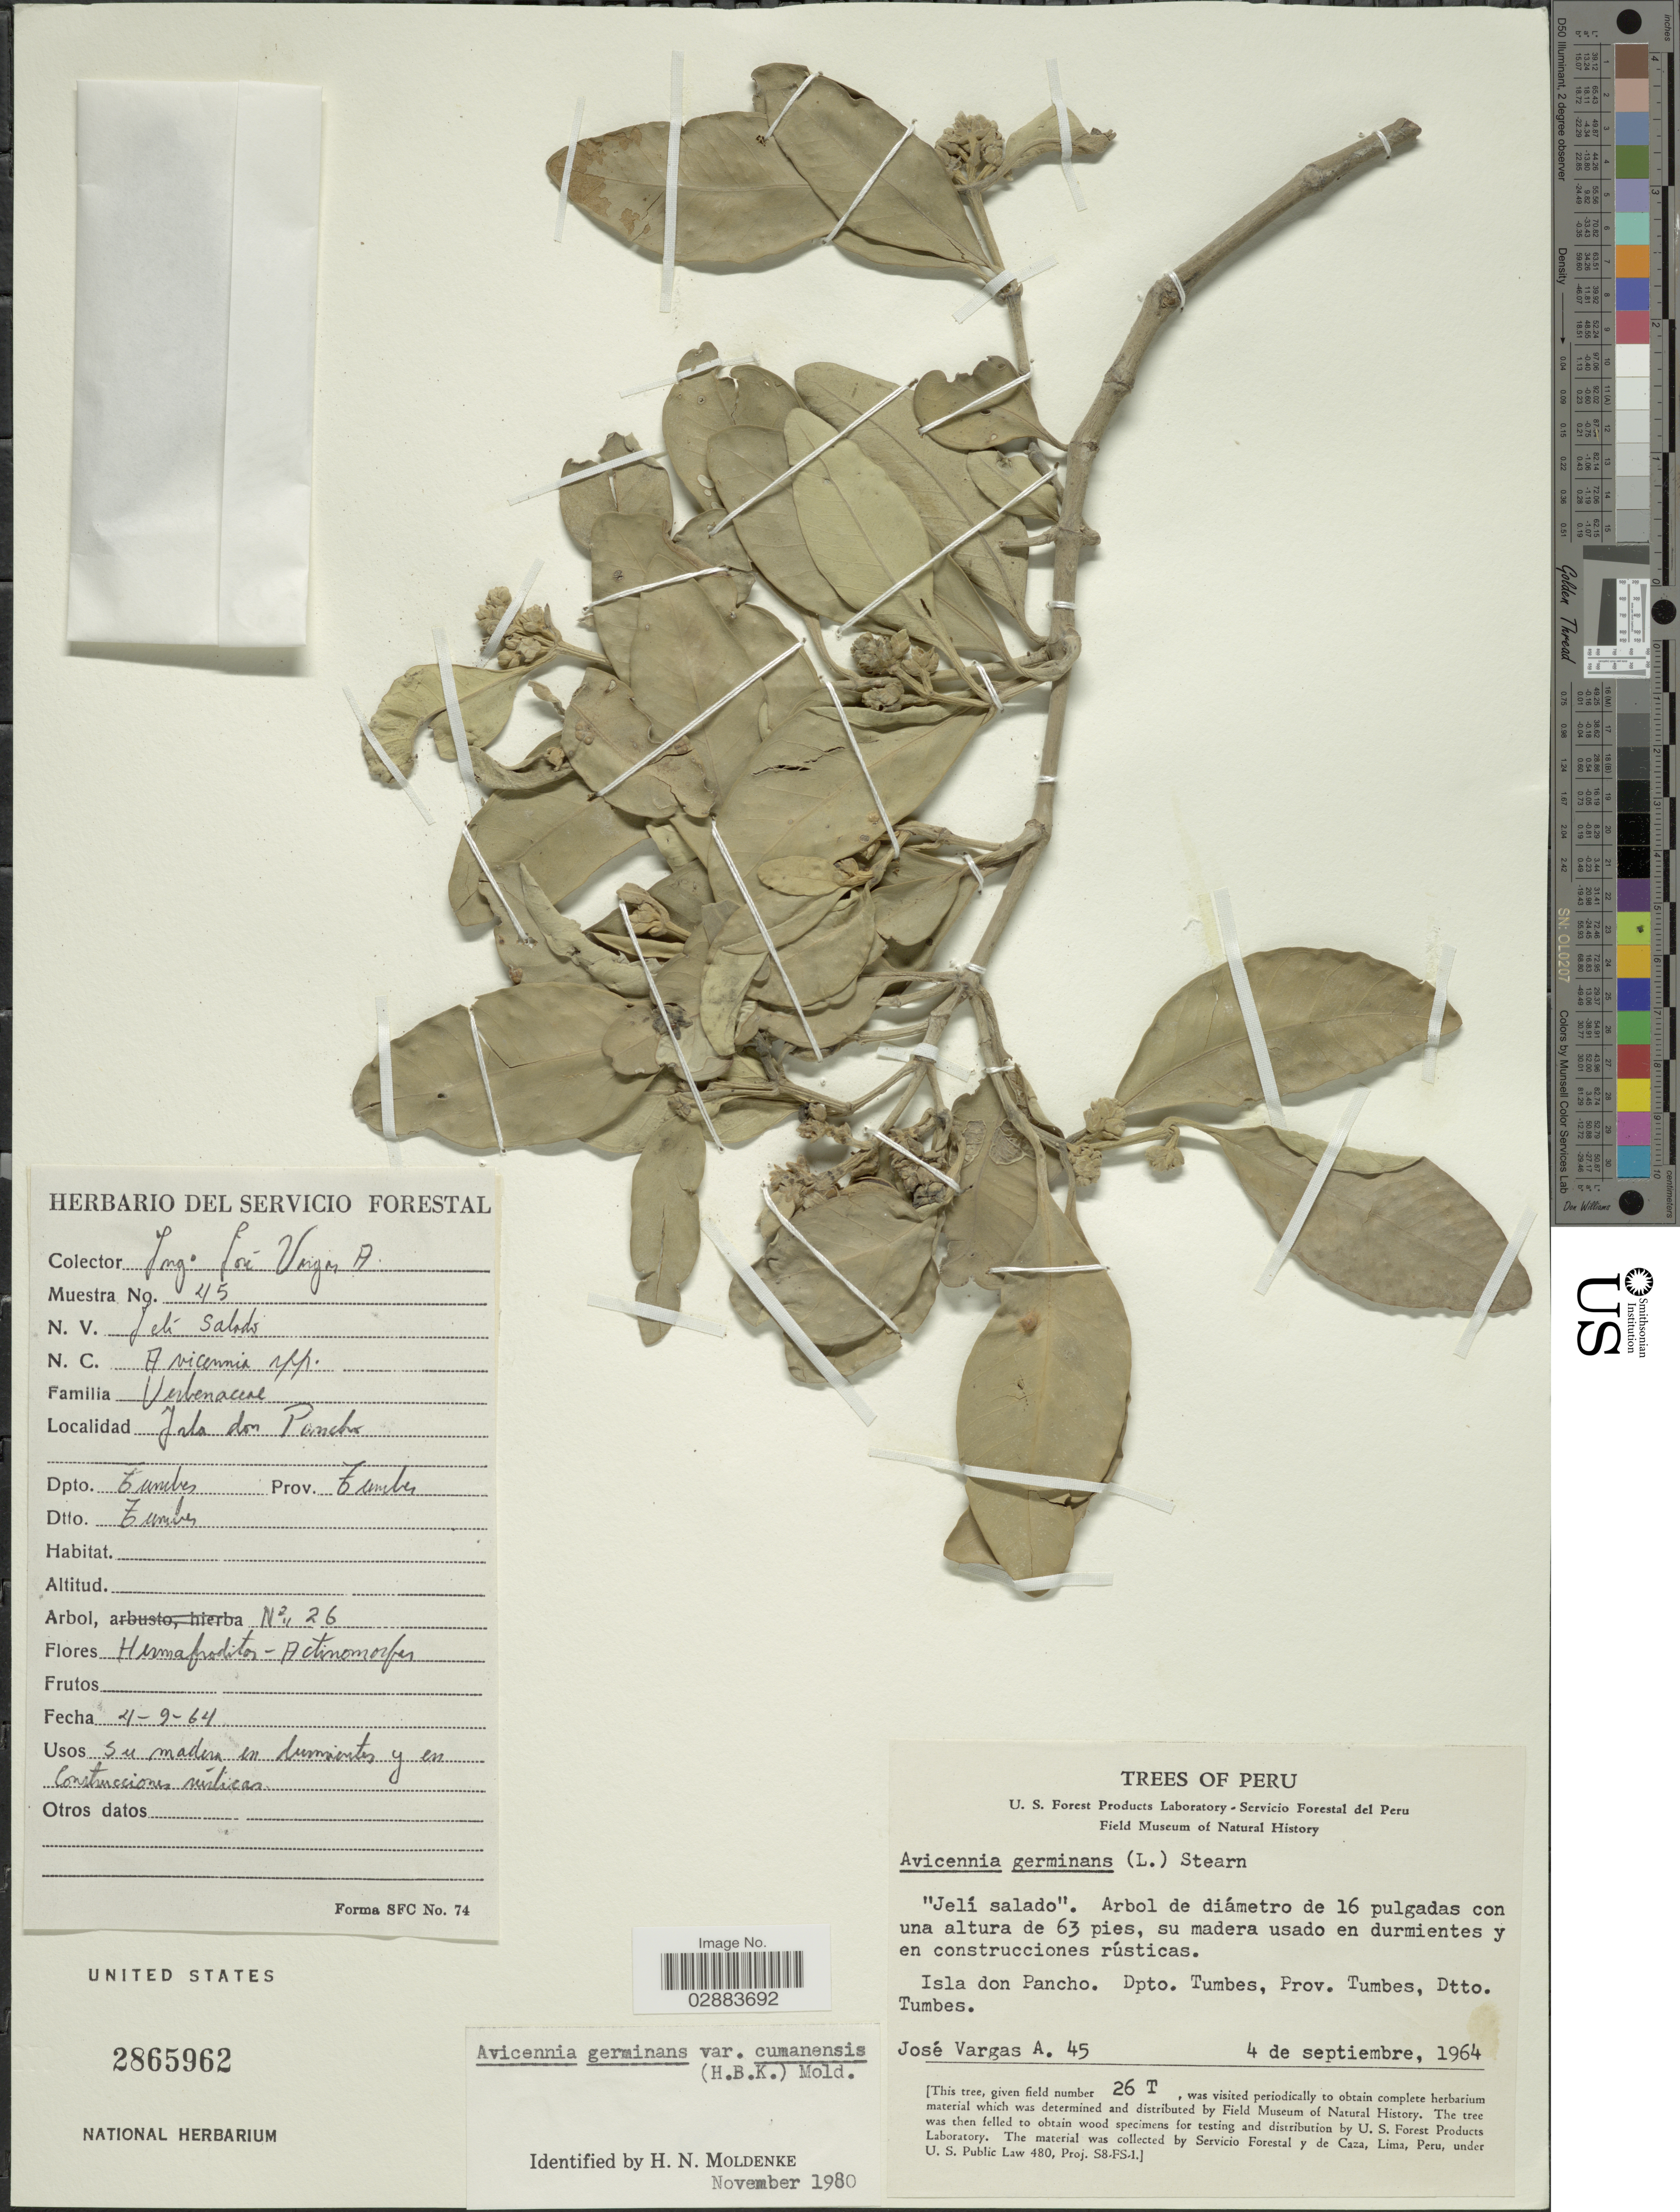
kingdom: Plantae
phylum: Tracheophyta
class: Magnoliopsida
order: Lamiales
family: Acanthaceae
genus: Avicennia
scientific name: Avicennia germinans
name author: (L.) L.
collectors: J. Vargas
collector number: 45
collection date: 1964-09-04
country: Peru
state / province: Tumbes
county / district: Tumbes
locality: Isla don Pancho. Dpto. Tumbes, Prov. Tumbes, Dtto. Tumbes.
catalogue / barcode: US 2865962